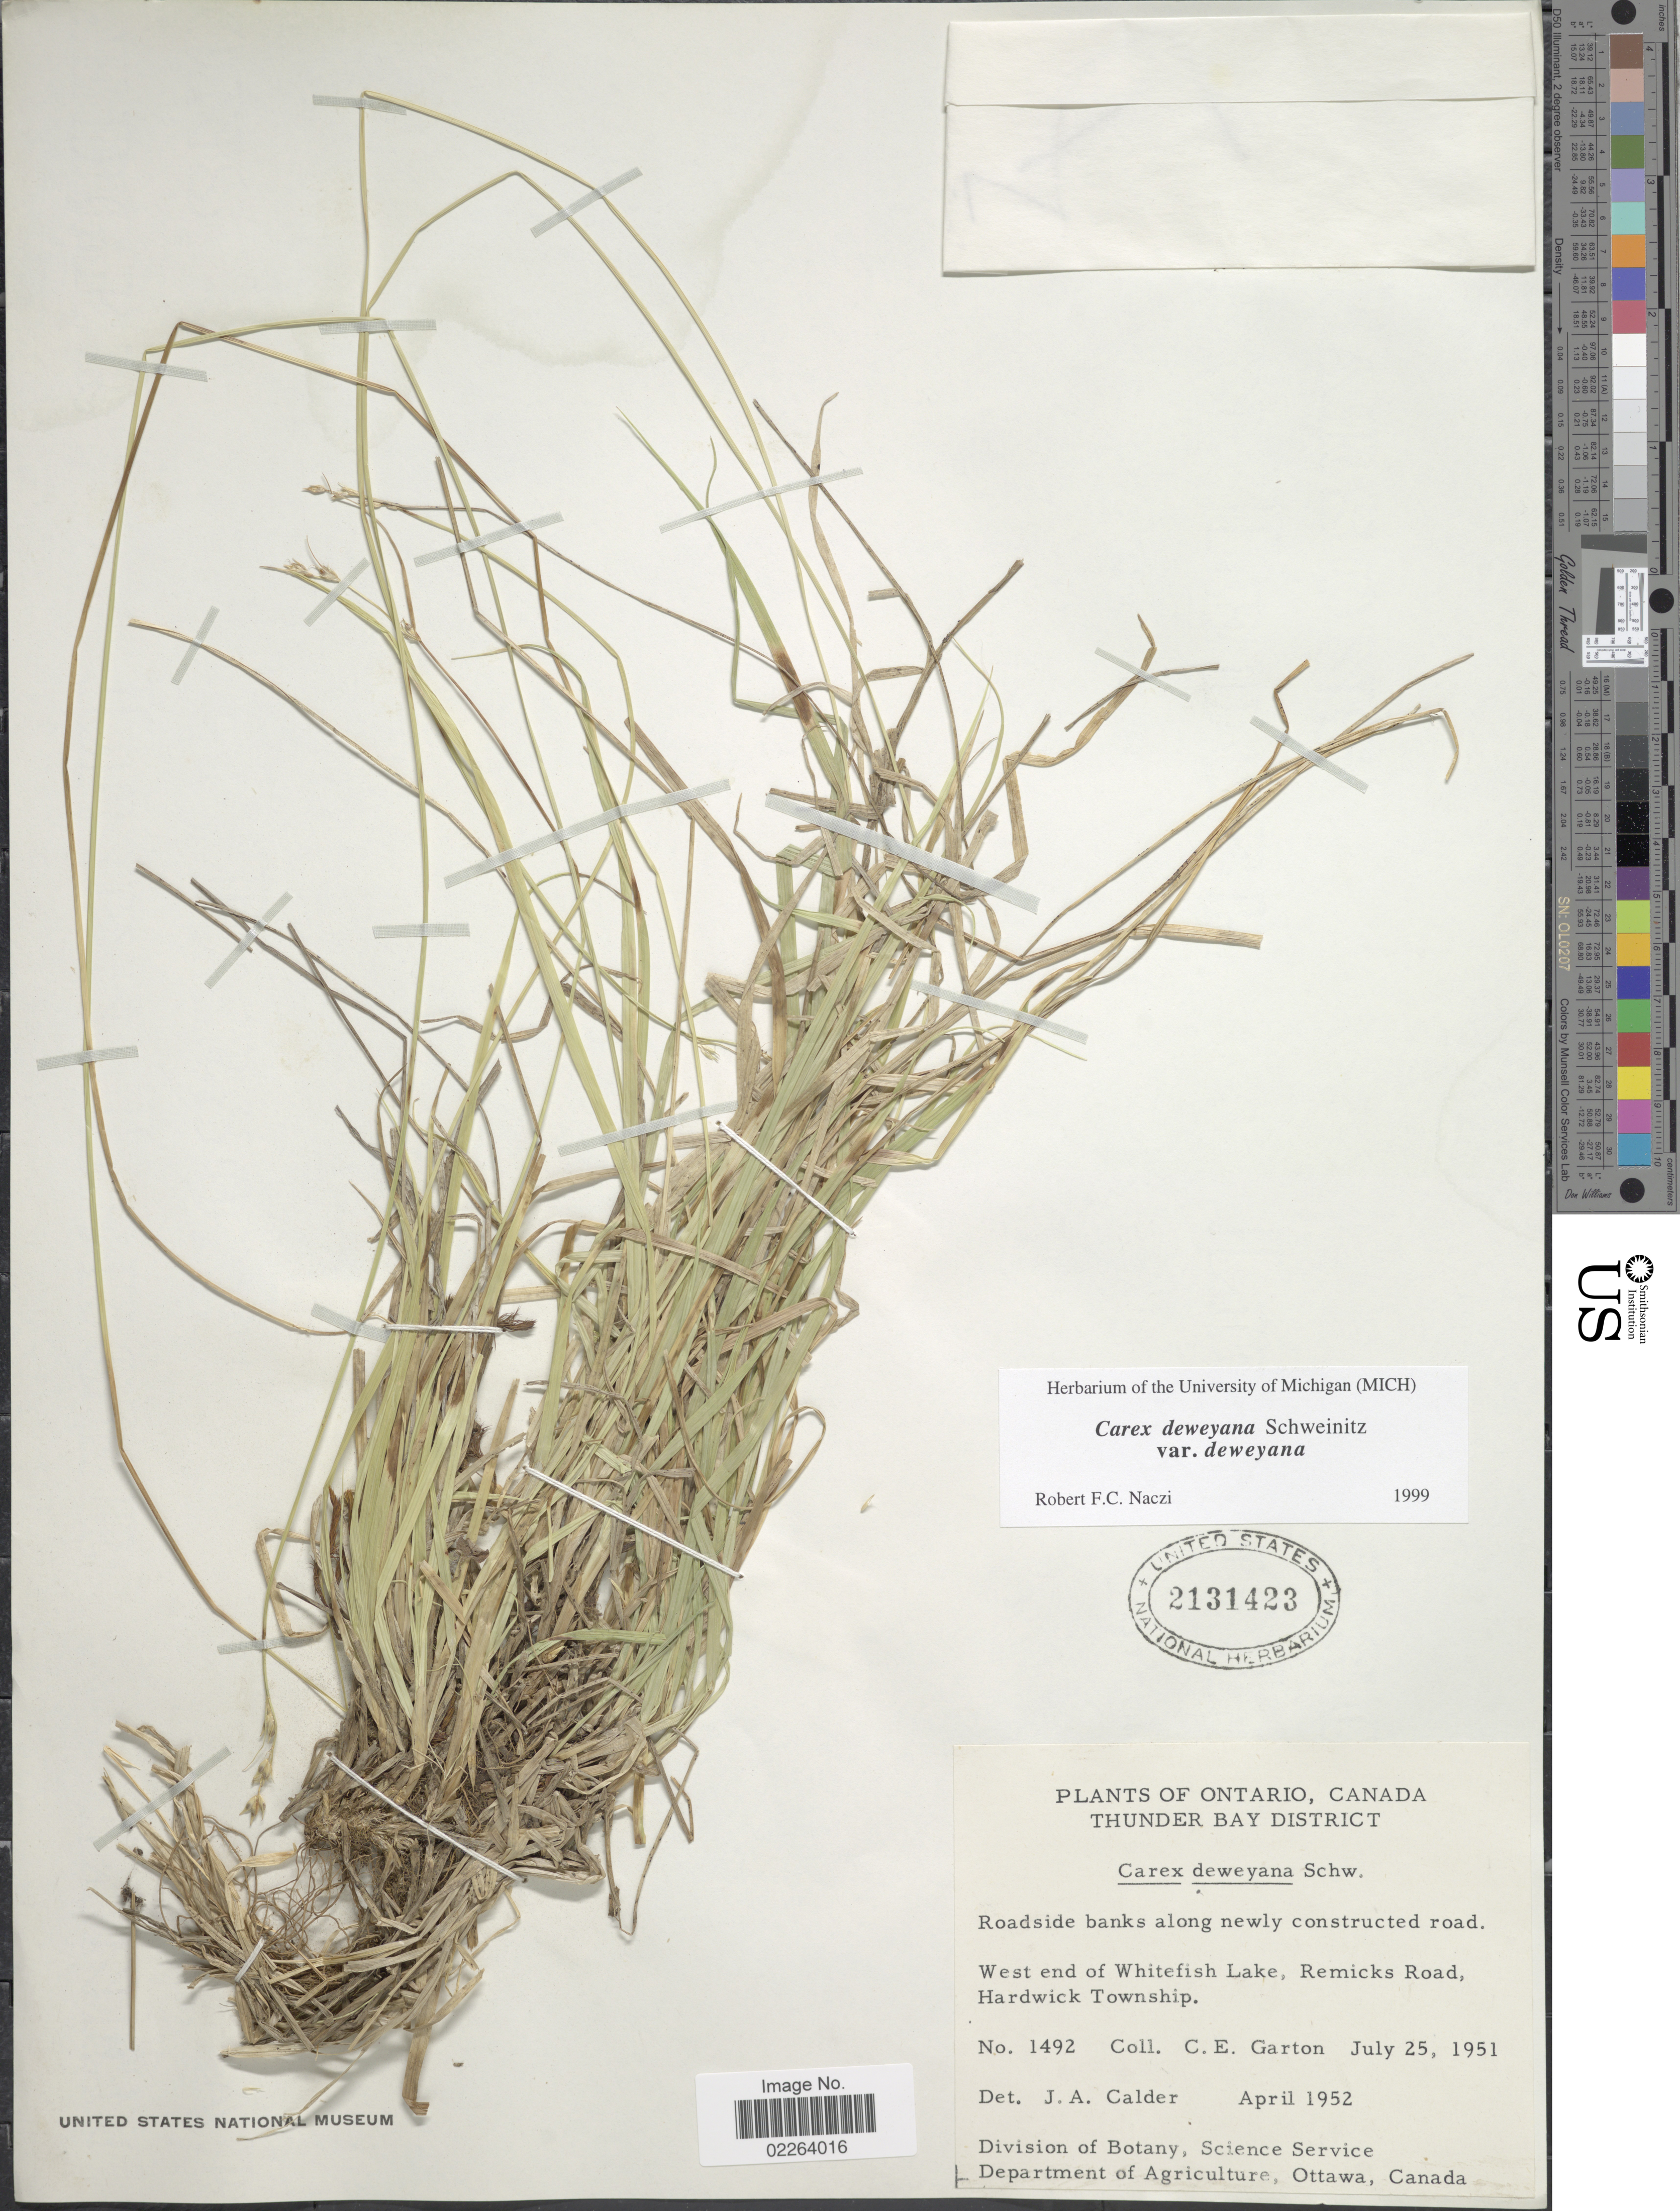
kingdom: Plantae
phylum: Tracheophyta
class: Liliopsida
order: Poales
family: Cyperaceae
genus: Carex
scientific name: Carex deweyana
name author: Schwein.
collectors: C. E. Garton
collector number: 1492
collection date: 1951-07-25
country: Canada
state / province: Ontario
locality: Thunder Bay District, Roadside banks along newly constructed road, West end of Whitefish Lake, Remicks Roas, Hardwick Township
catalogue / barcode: US 2131423